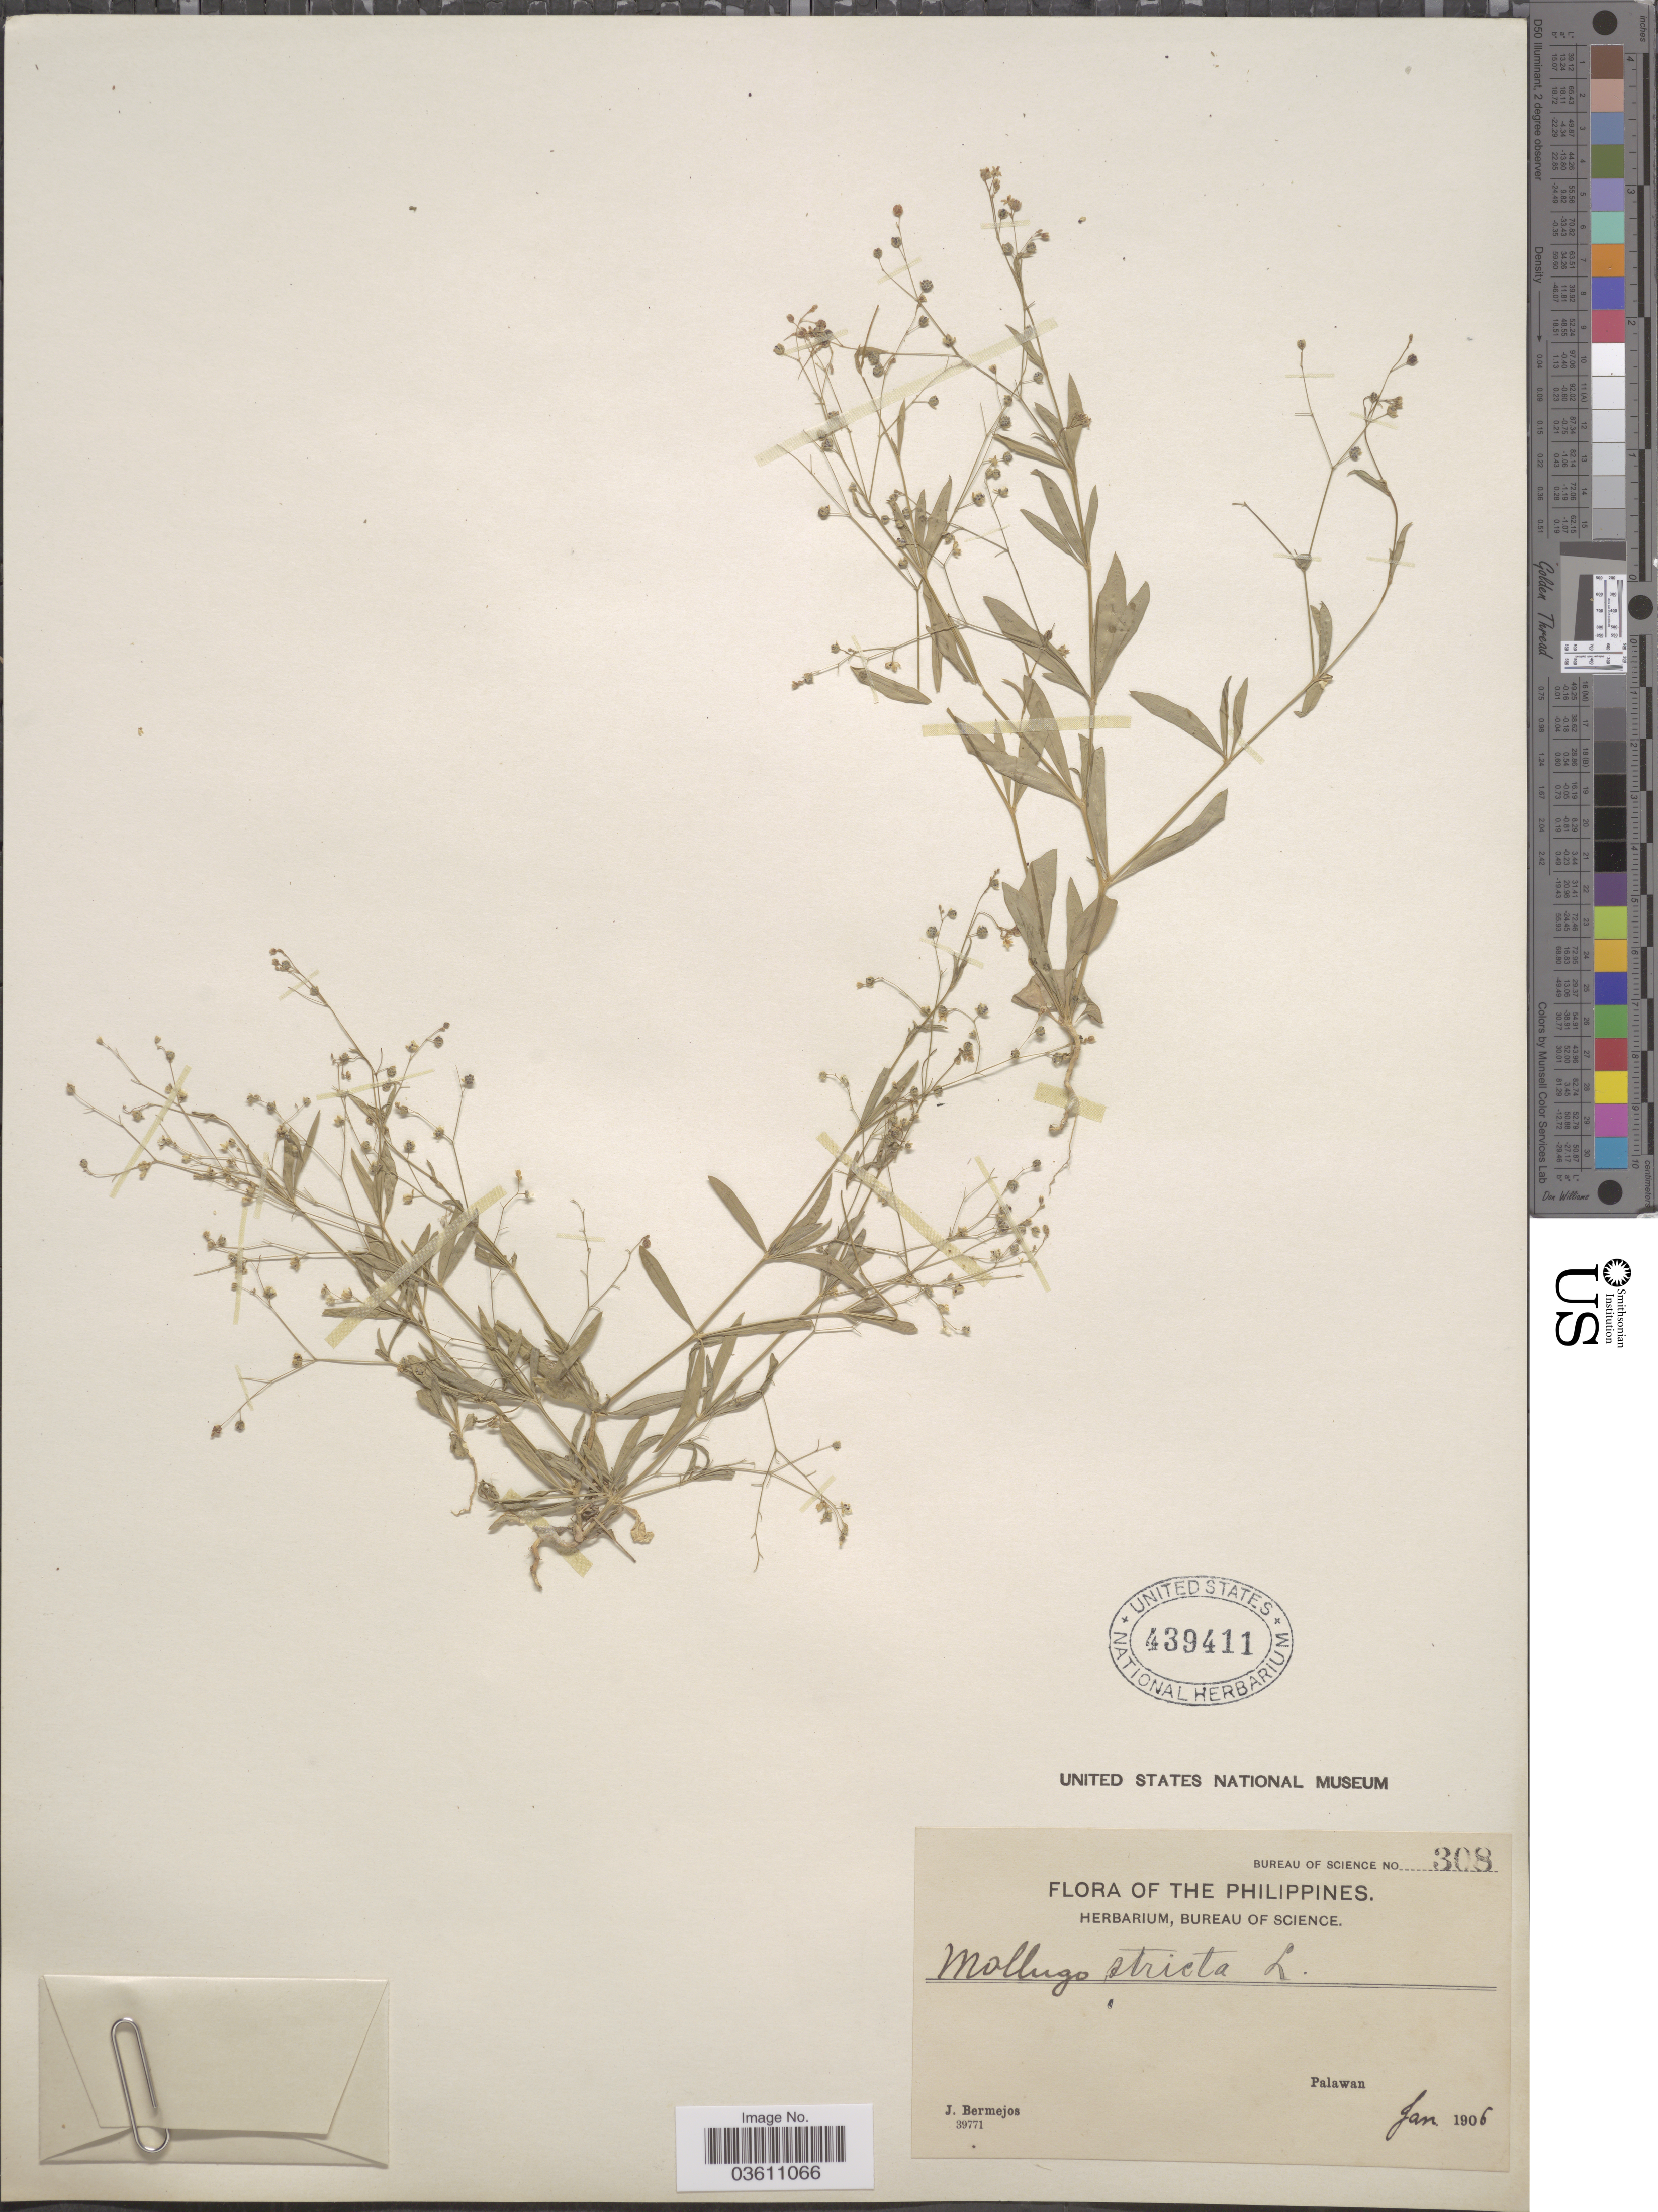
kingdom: Plantae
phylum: Tracheophyta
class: Magnoliopsida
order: Caryophyllales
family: Molluginaceae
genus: Trigastrotheca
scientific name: Trigastrotheca pentaphylla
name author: (L.) Thulin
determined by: Strong, Mark T., (BOT), Smithsonian Institution - National Museum of Natural History (UNITED STATES)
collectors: J. Bermejos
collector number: Bureau of Science 308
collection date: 1906-01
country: Philippines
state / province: Mimaropa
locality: Palawan.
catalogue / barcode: US 439411